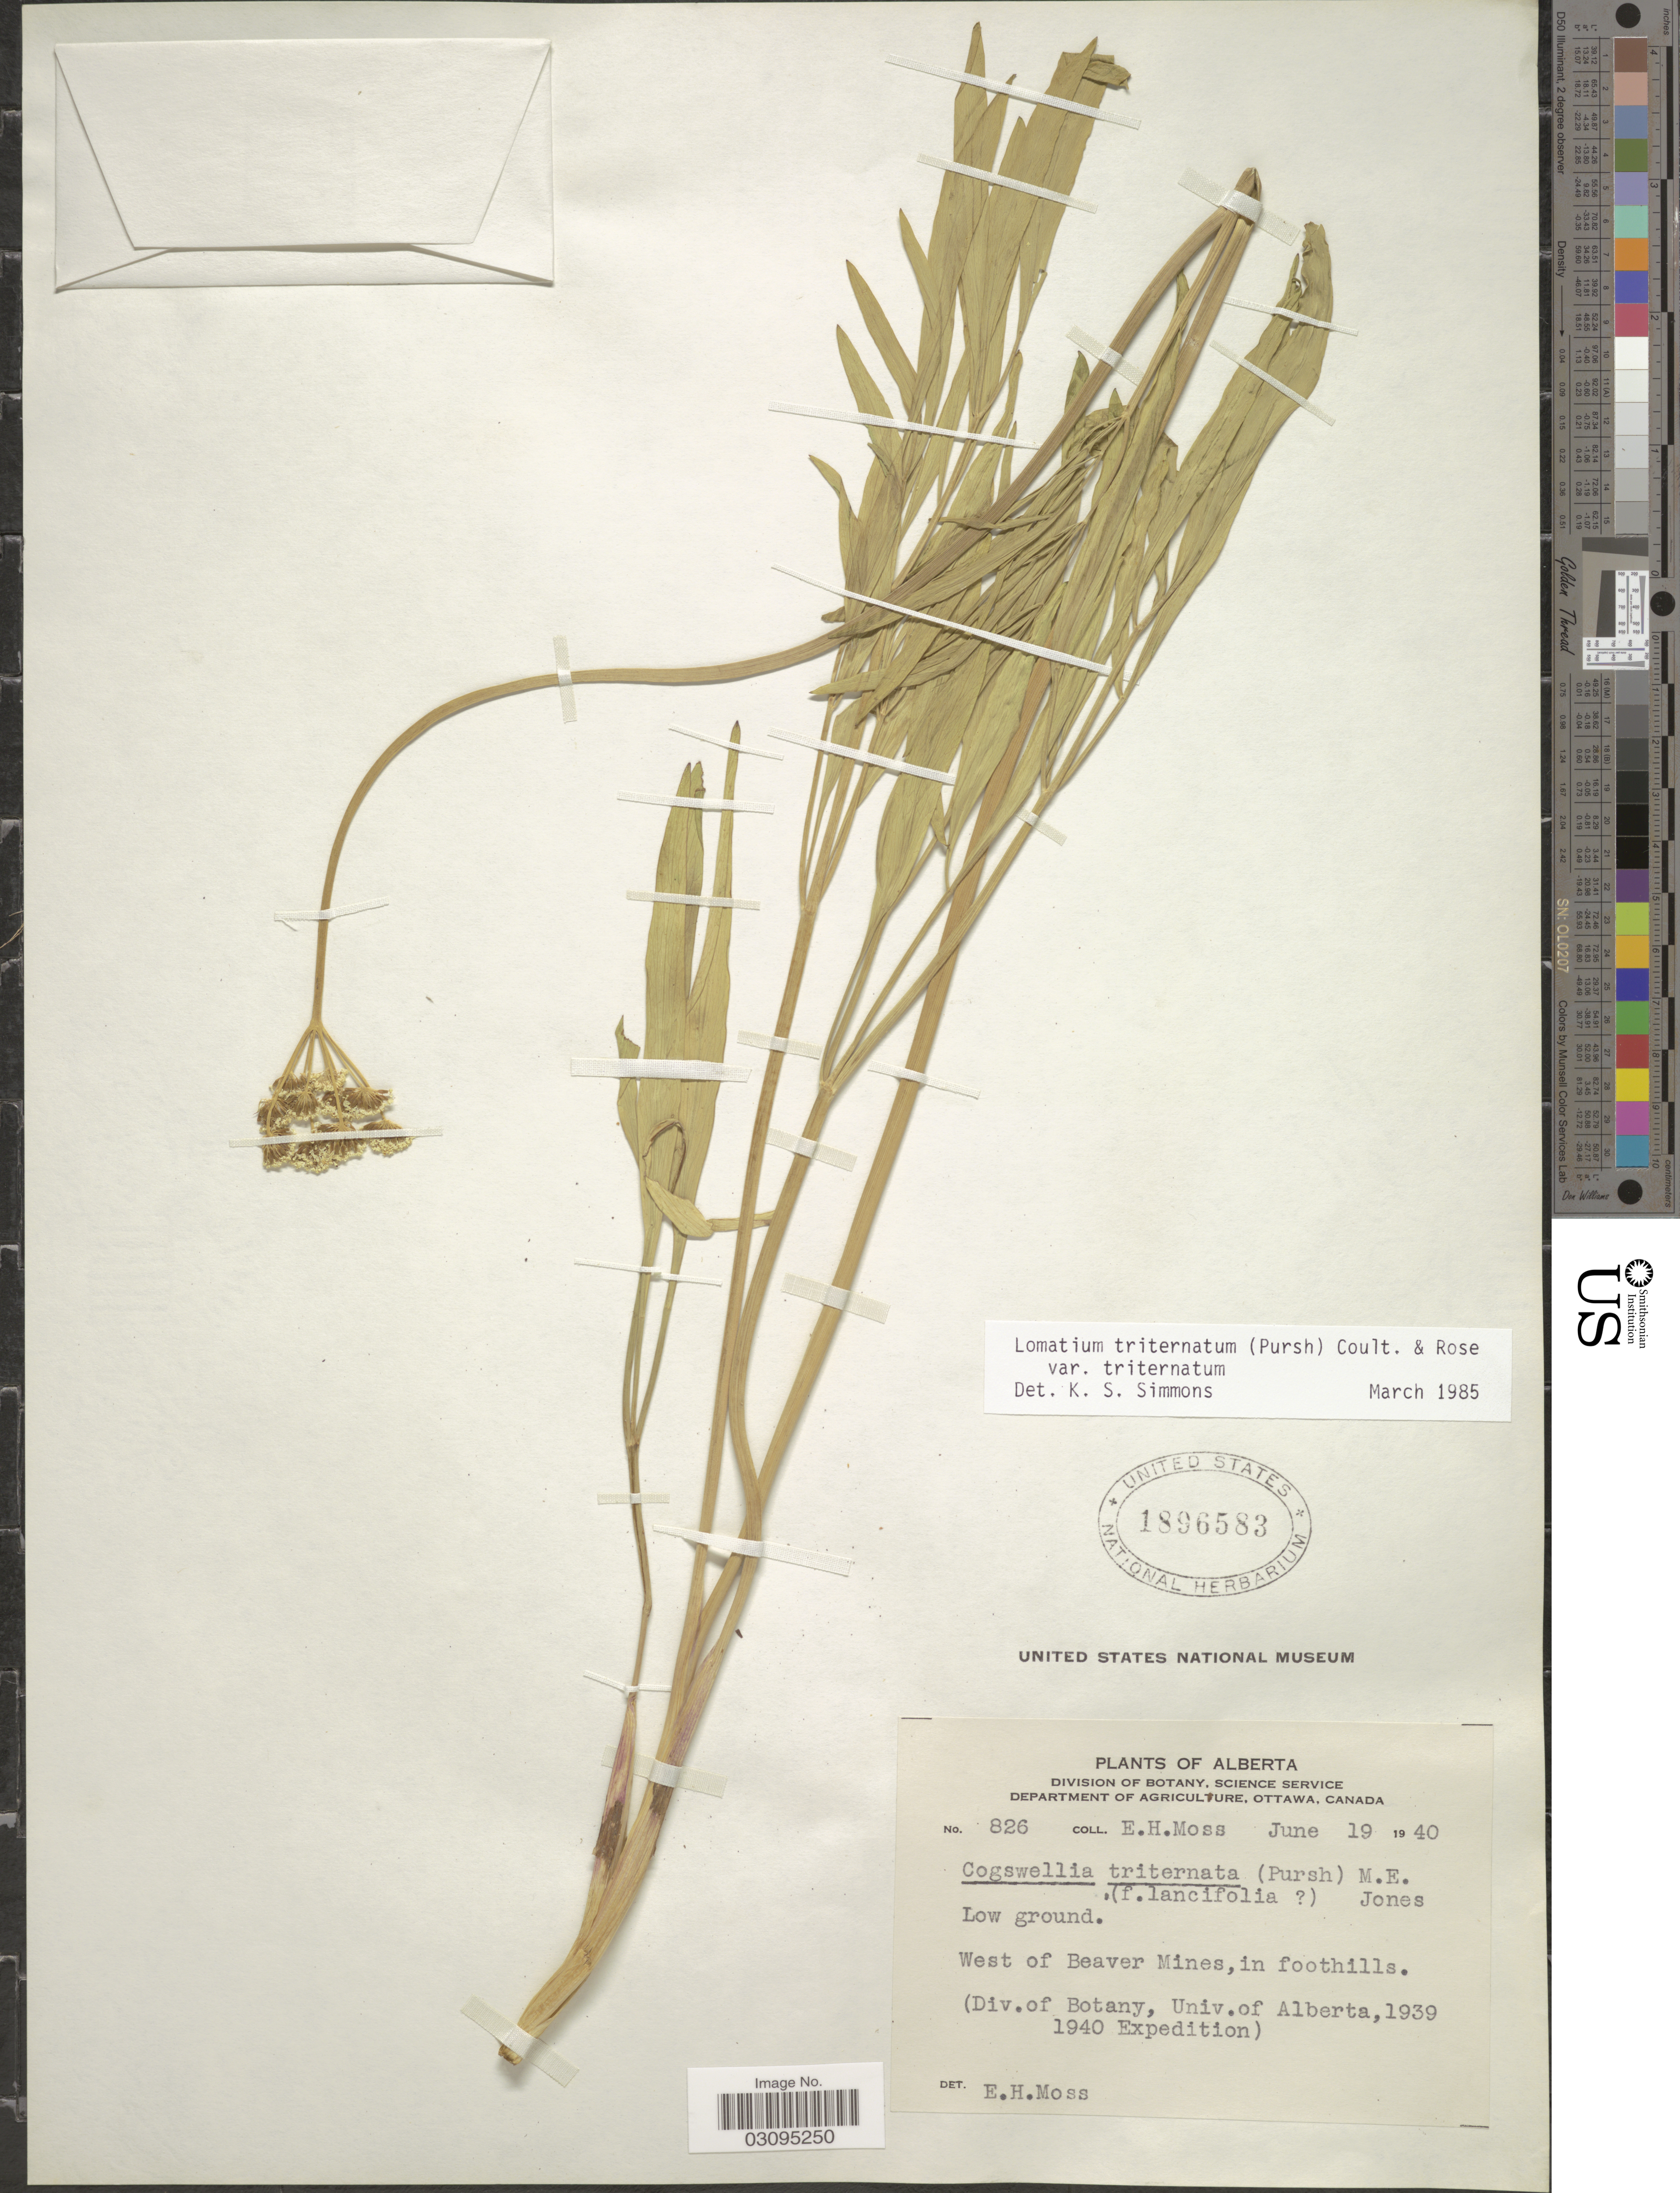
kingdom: Plantae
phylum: Tracheophyta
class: Magnoliopsida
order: Apiales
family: Apiaceae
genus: Lomatium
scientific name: Lomatium triternatum var. triternatum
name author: (Pursh) J.M. Coult. & Rose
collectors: E. Moss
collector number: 826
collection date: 1940-06-19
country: Canada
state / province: Alberta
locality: West of Beaver Mines, in foothills.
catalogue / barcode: US 1896583